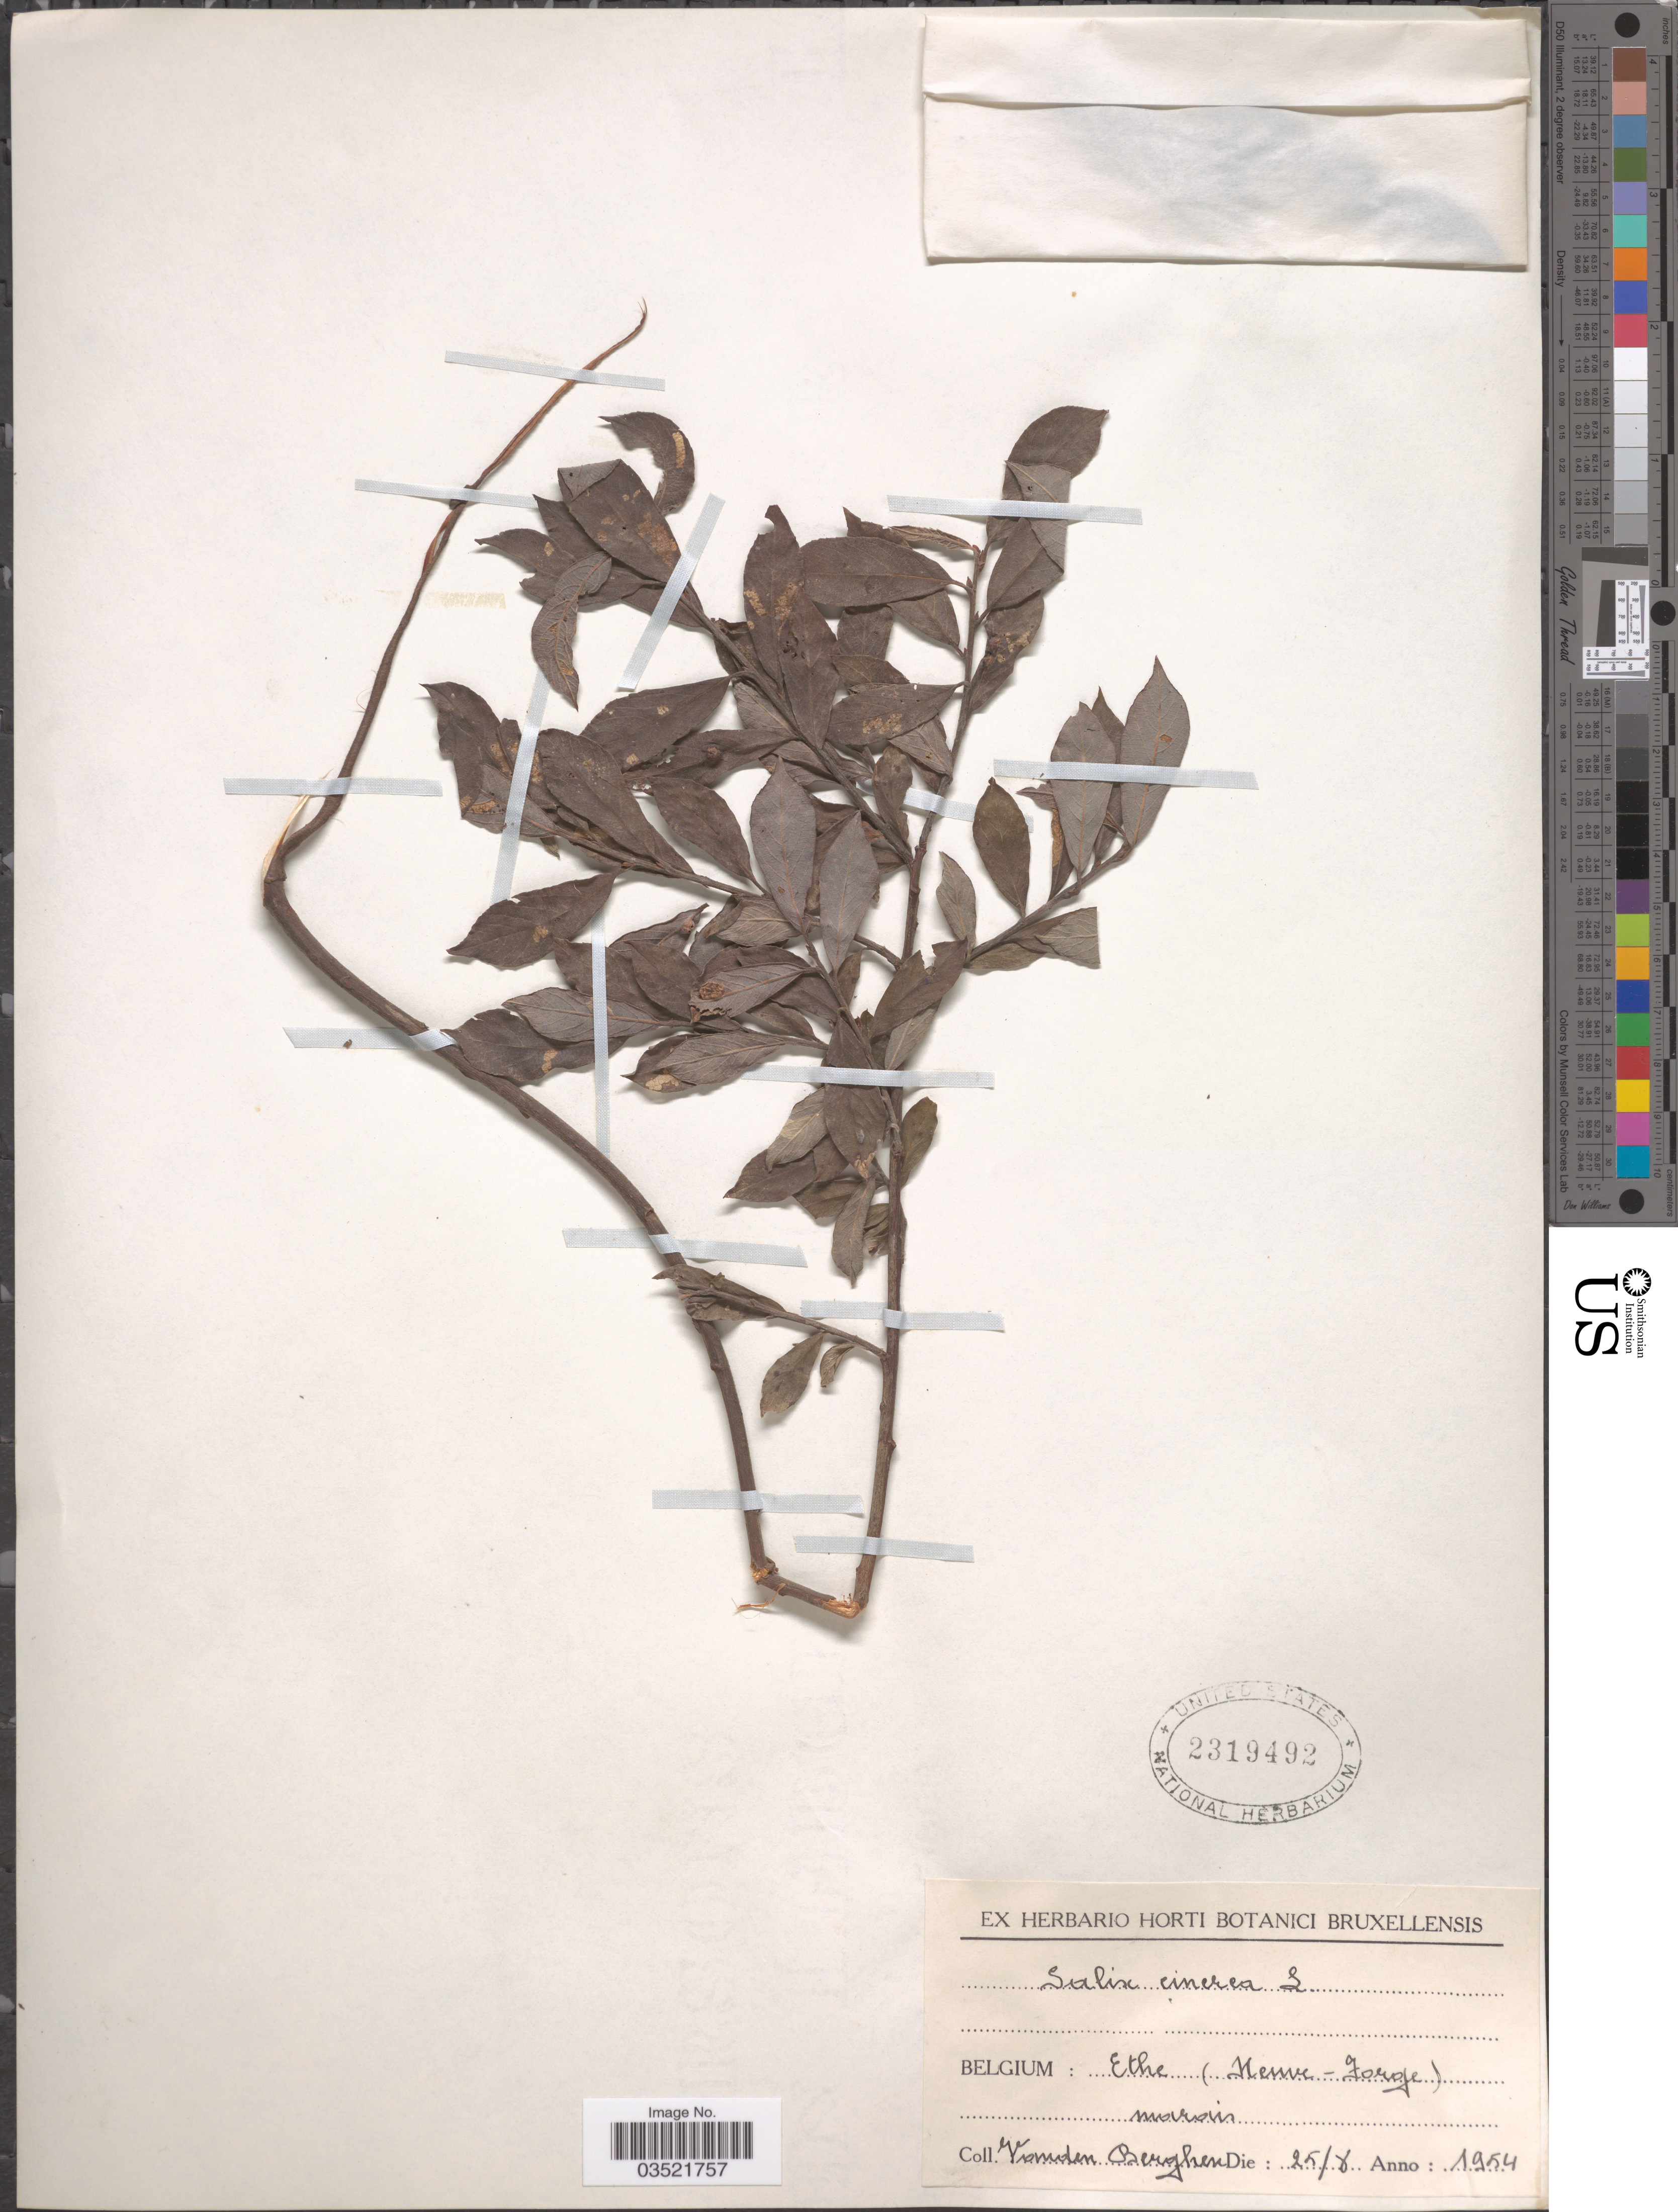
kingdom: Plantae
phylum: Tracheophyta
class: Magnoliopsida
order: Malpighiales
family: Salicaceae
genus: Salix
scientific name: Salix cinerea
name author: L.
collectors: -. Van den Berghen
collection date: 1954-08-25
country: Belgium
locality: Ethe (Henve-Forge).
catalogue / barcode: US 2319492